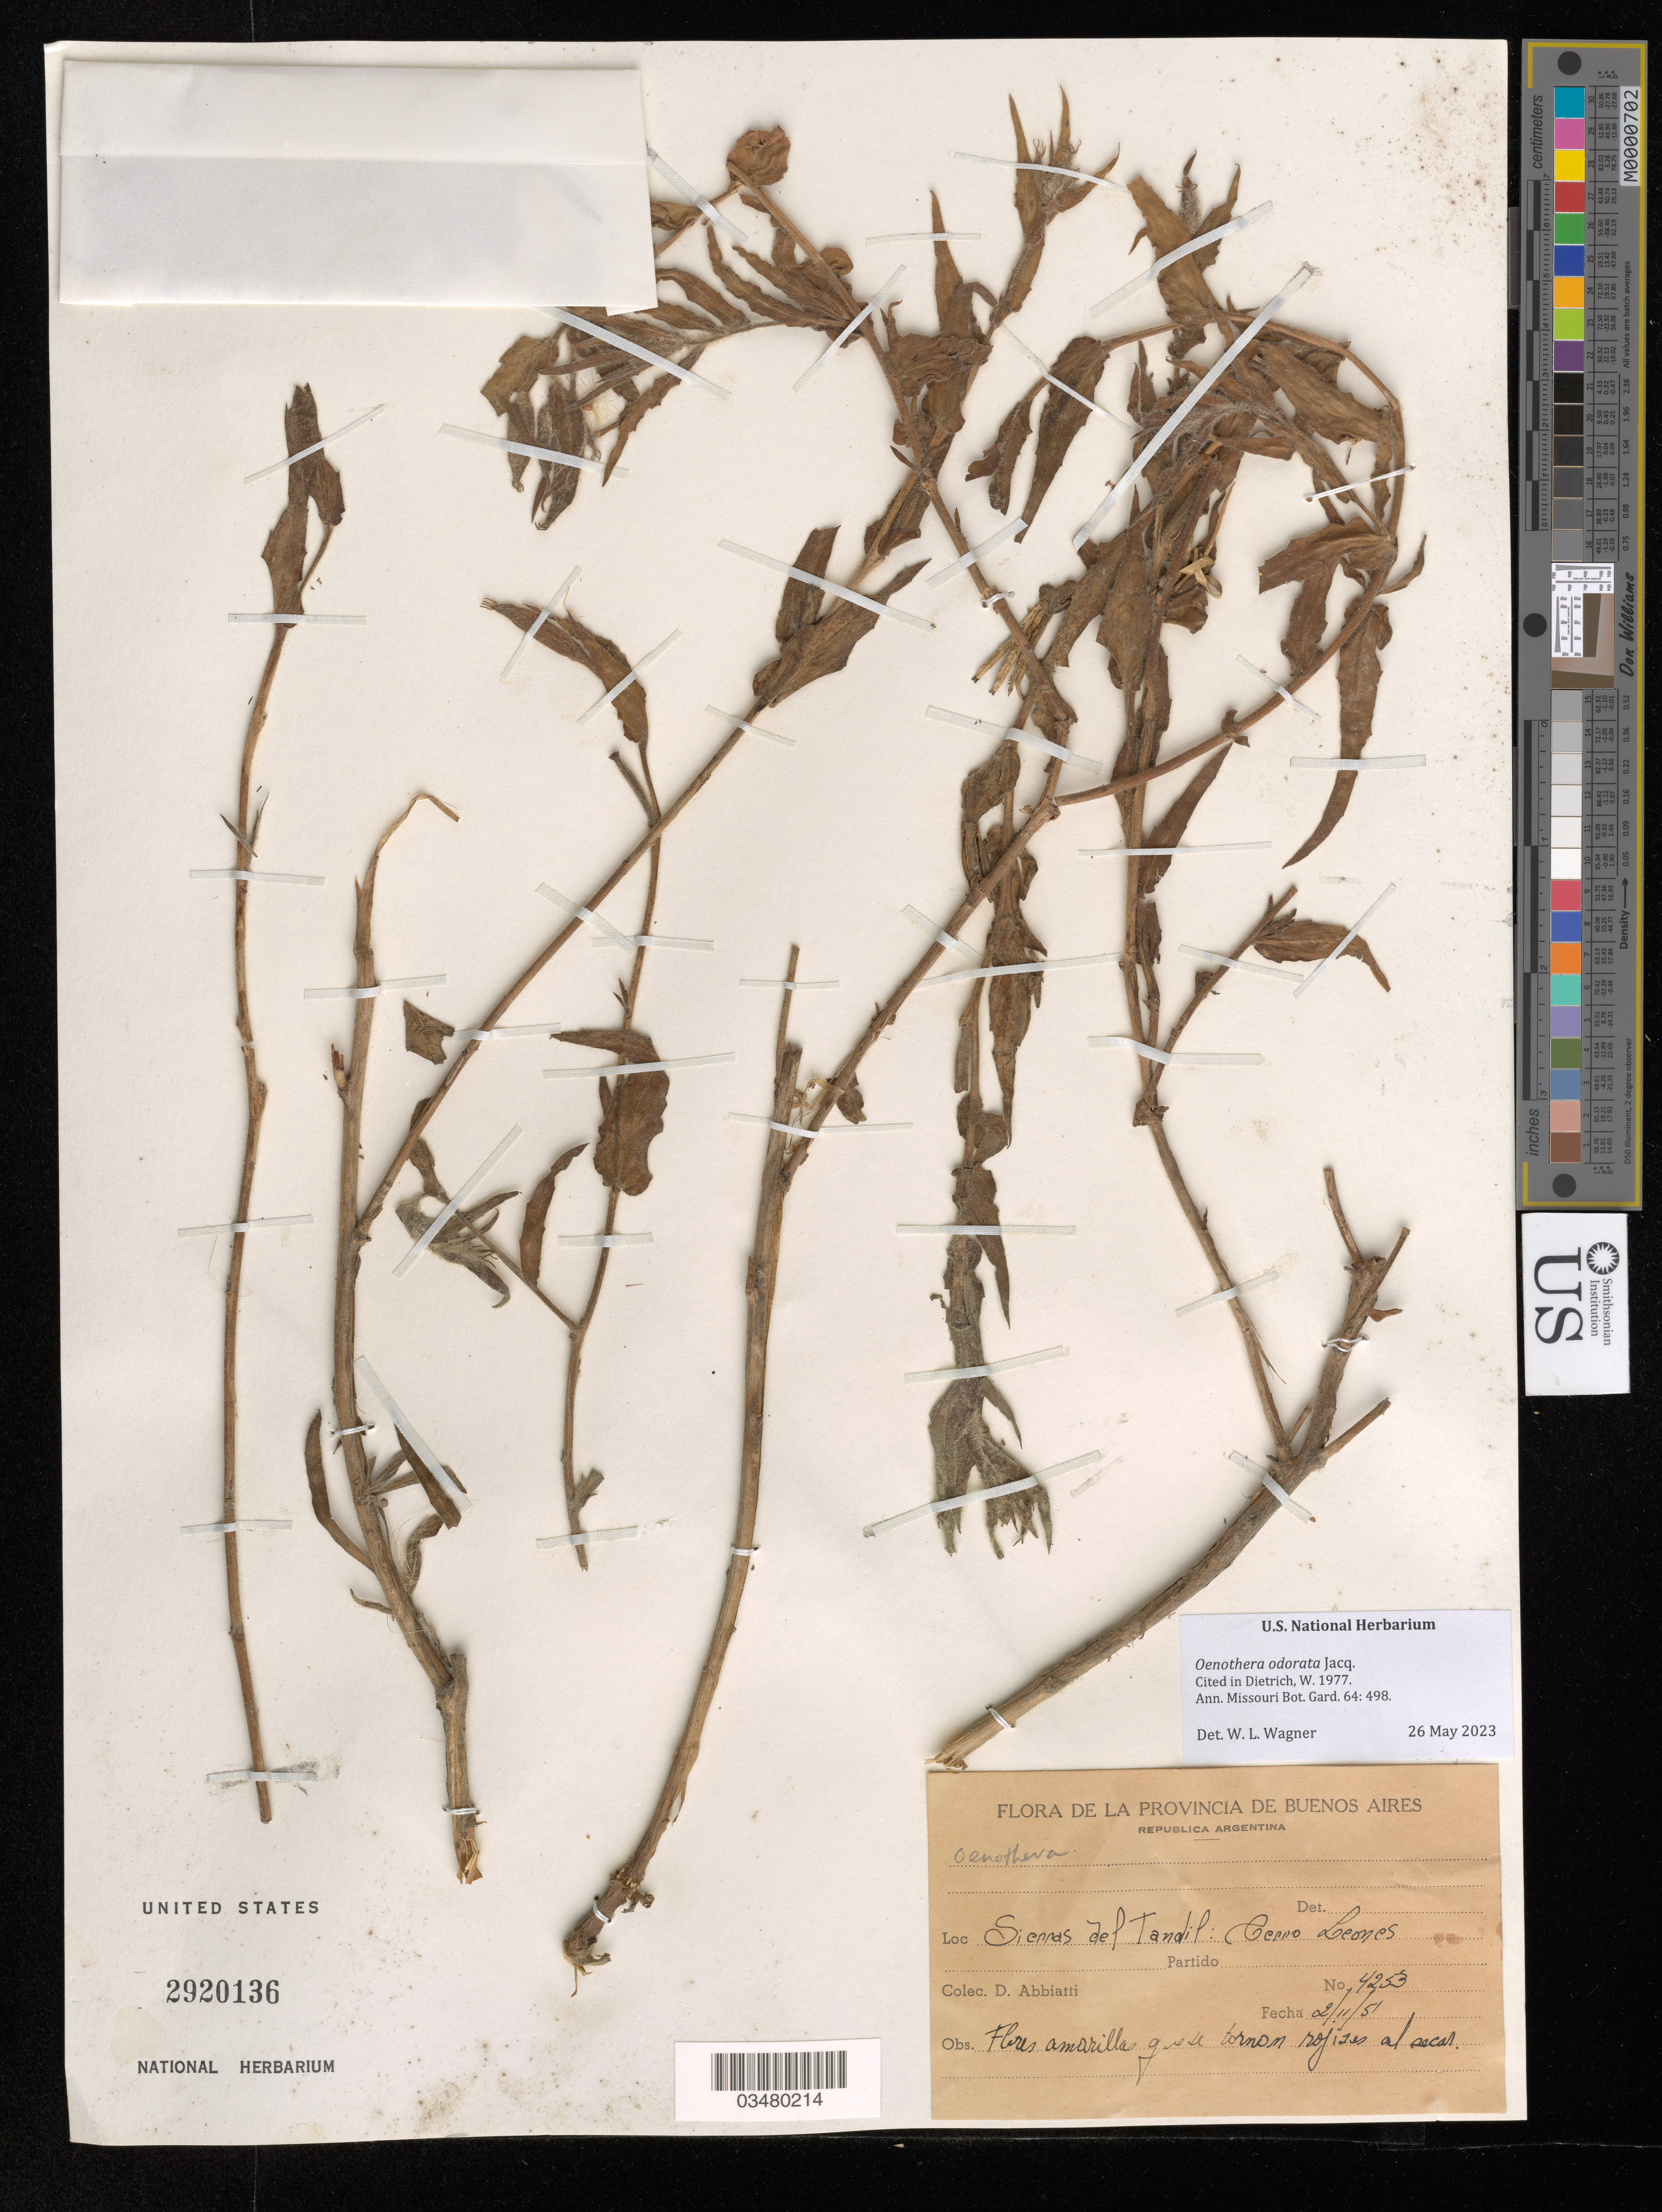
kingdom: Plantae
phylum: Tracheophyta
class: Magnoliopsida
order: Myrtales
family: Onagraceae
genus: Oenothera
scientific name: Oenothera odorata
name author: Jacq.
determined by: Wagner, W. L., (BOT), Smithsonian Institution - National Museum of Natural History (UNITED STATES)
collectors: D. Abbiatti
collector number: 4253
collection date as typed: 2/11/51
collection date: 1951-02-11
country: Argentina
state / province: Buenos Aires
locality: Sierras del Tandil, Cerro Leones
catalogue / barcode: US 2920136